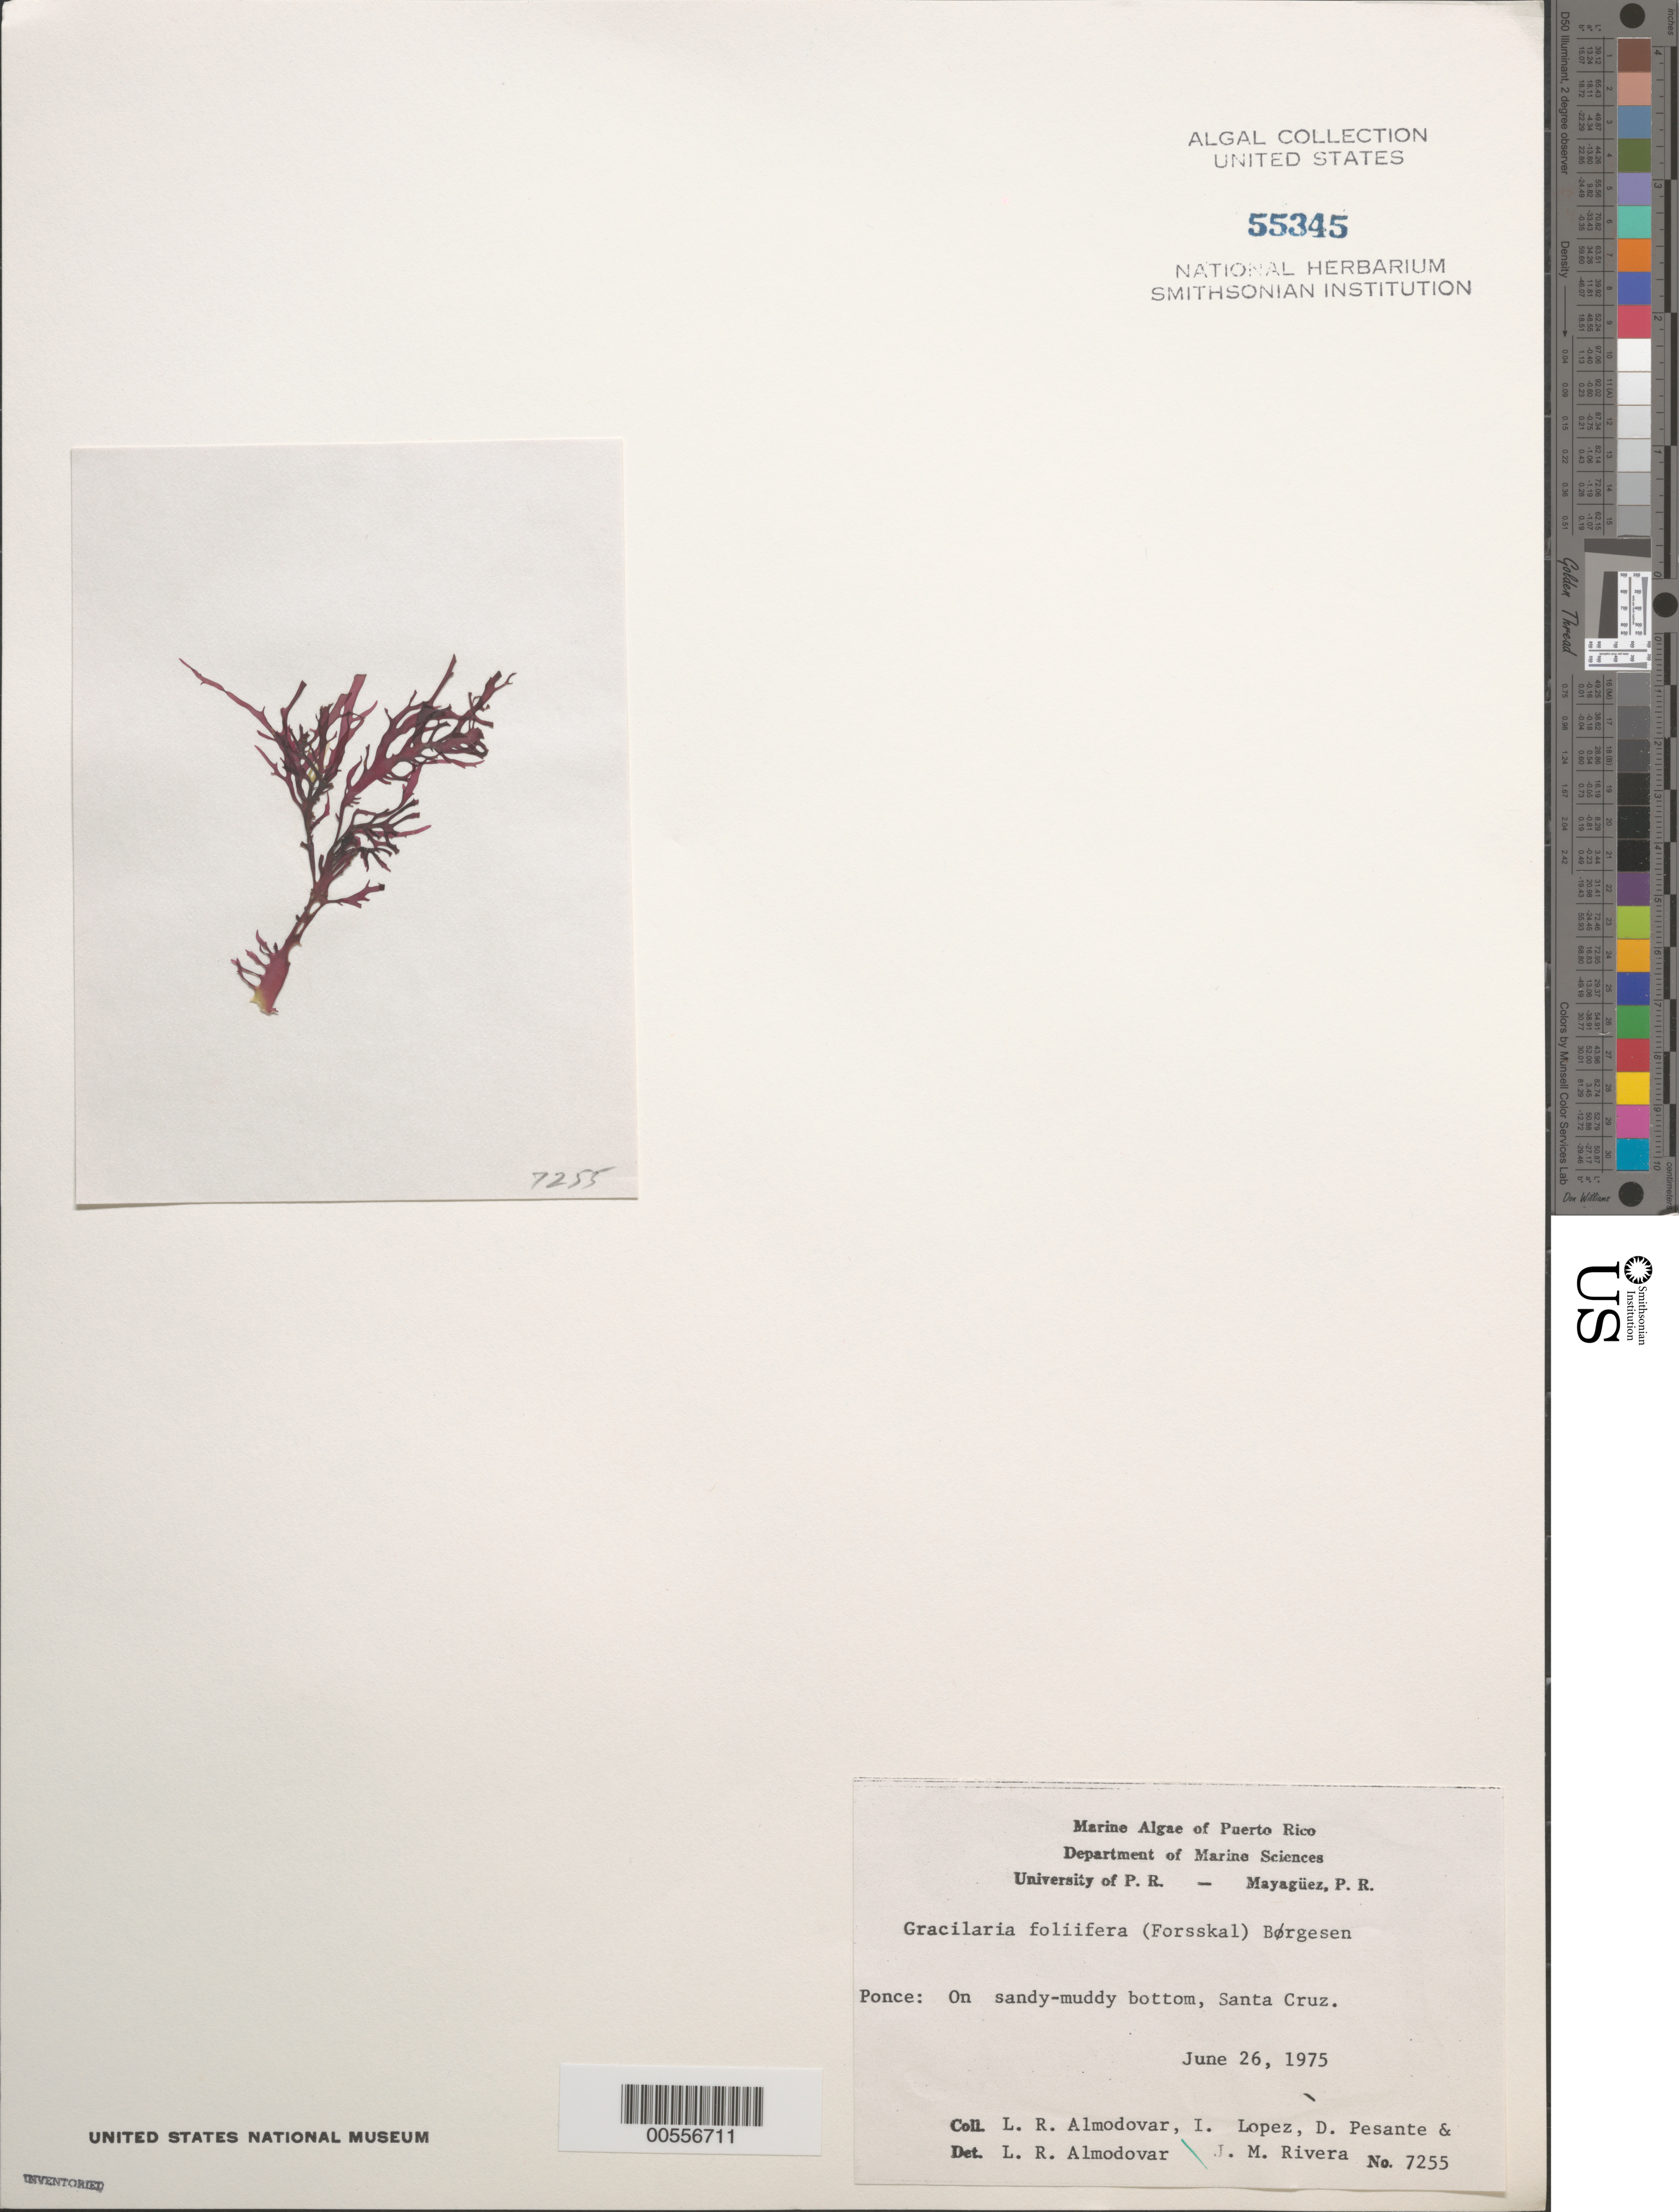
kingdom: Plantae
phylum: Rhodophyta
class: Florideophyceae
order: Gracilariales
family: Gracilariaceae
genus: Gracilaria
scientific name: Gracilaria foliifera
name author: (Forssk.) Børgesen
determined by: Almodovar, L. R.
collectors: L. Almodovar, I. Lopéz, D. Pesante & J. M. Rivera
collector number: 7255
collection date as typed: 26 Jun 1975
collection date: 1975-06-26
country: Puerto Rico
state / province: Ponce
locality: Santa cruz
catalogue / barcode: US 55345